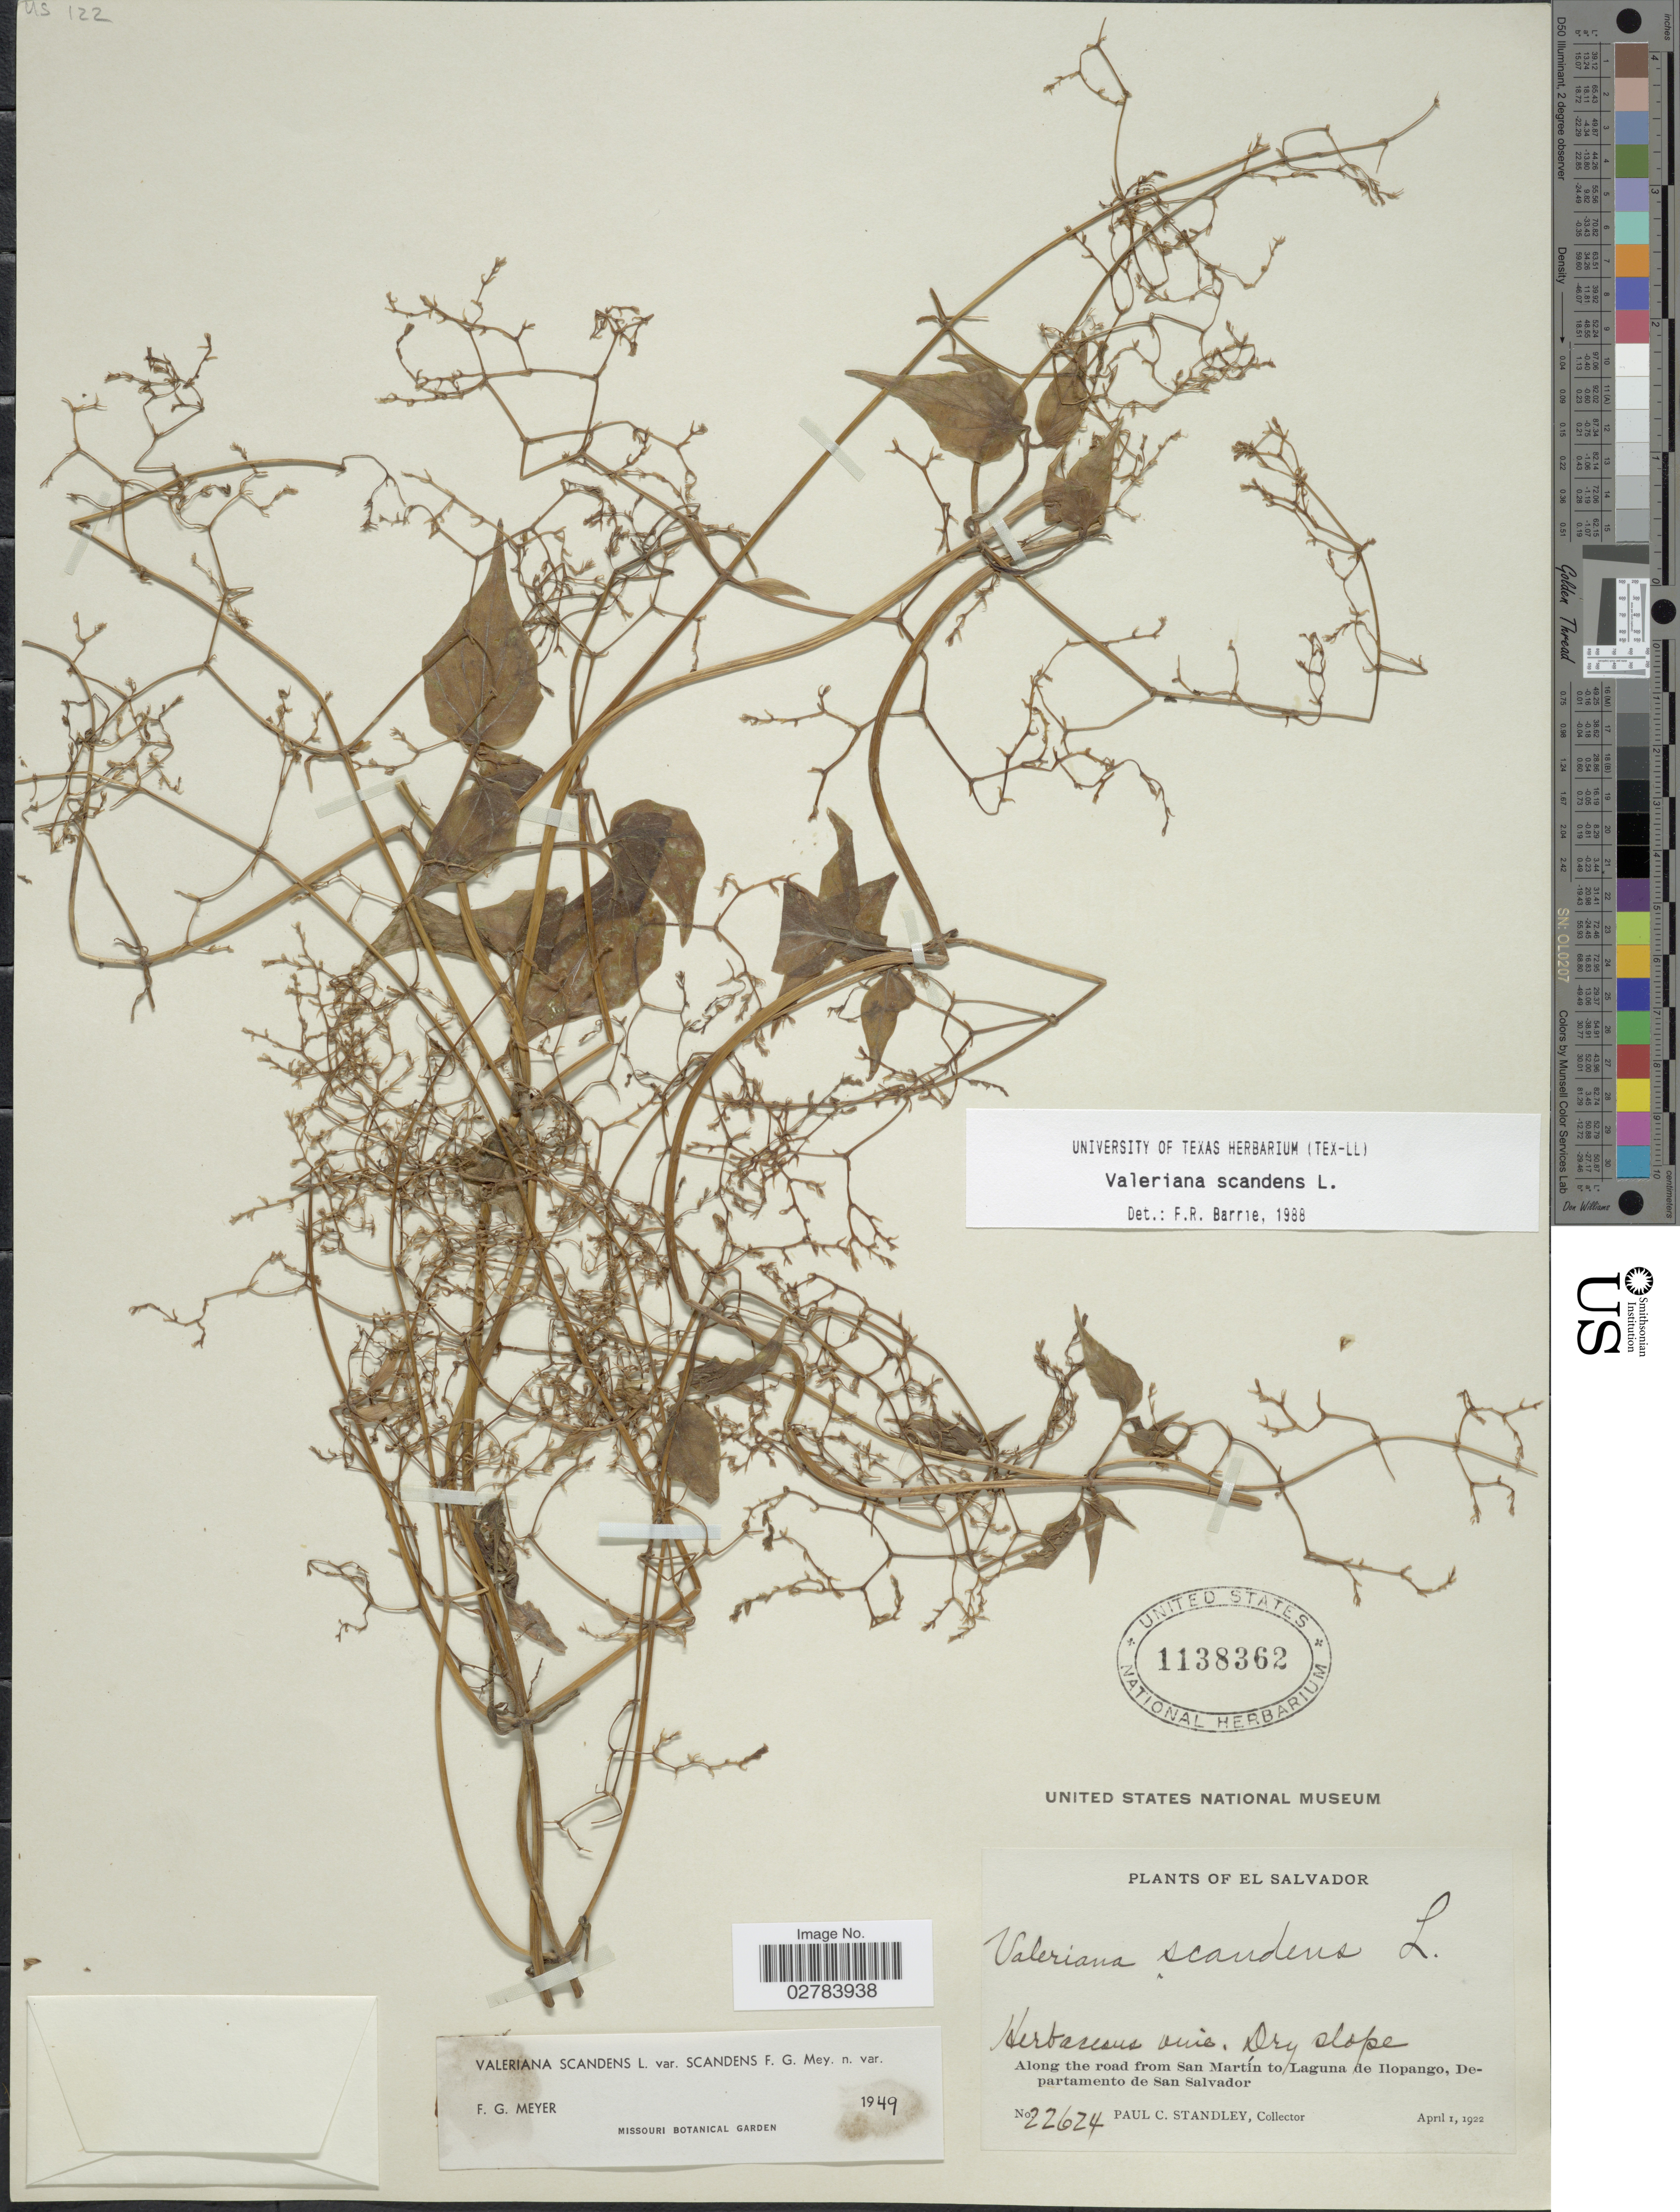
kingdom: Plantae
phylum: Tracheophyta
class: Magnoliopsida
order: Dipsacales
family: Caprifoliaceae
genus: Valeriana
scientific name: Valeriana scandens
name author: L.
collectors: P. C. Standley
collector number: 22624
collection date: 1922-04-01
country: El Salvador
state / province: San Salvador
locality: Along the road from San Martin to Laguna de Hopango, Departamento de San Salvador.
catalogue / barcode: US 1138362